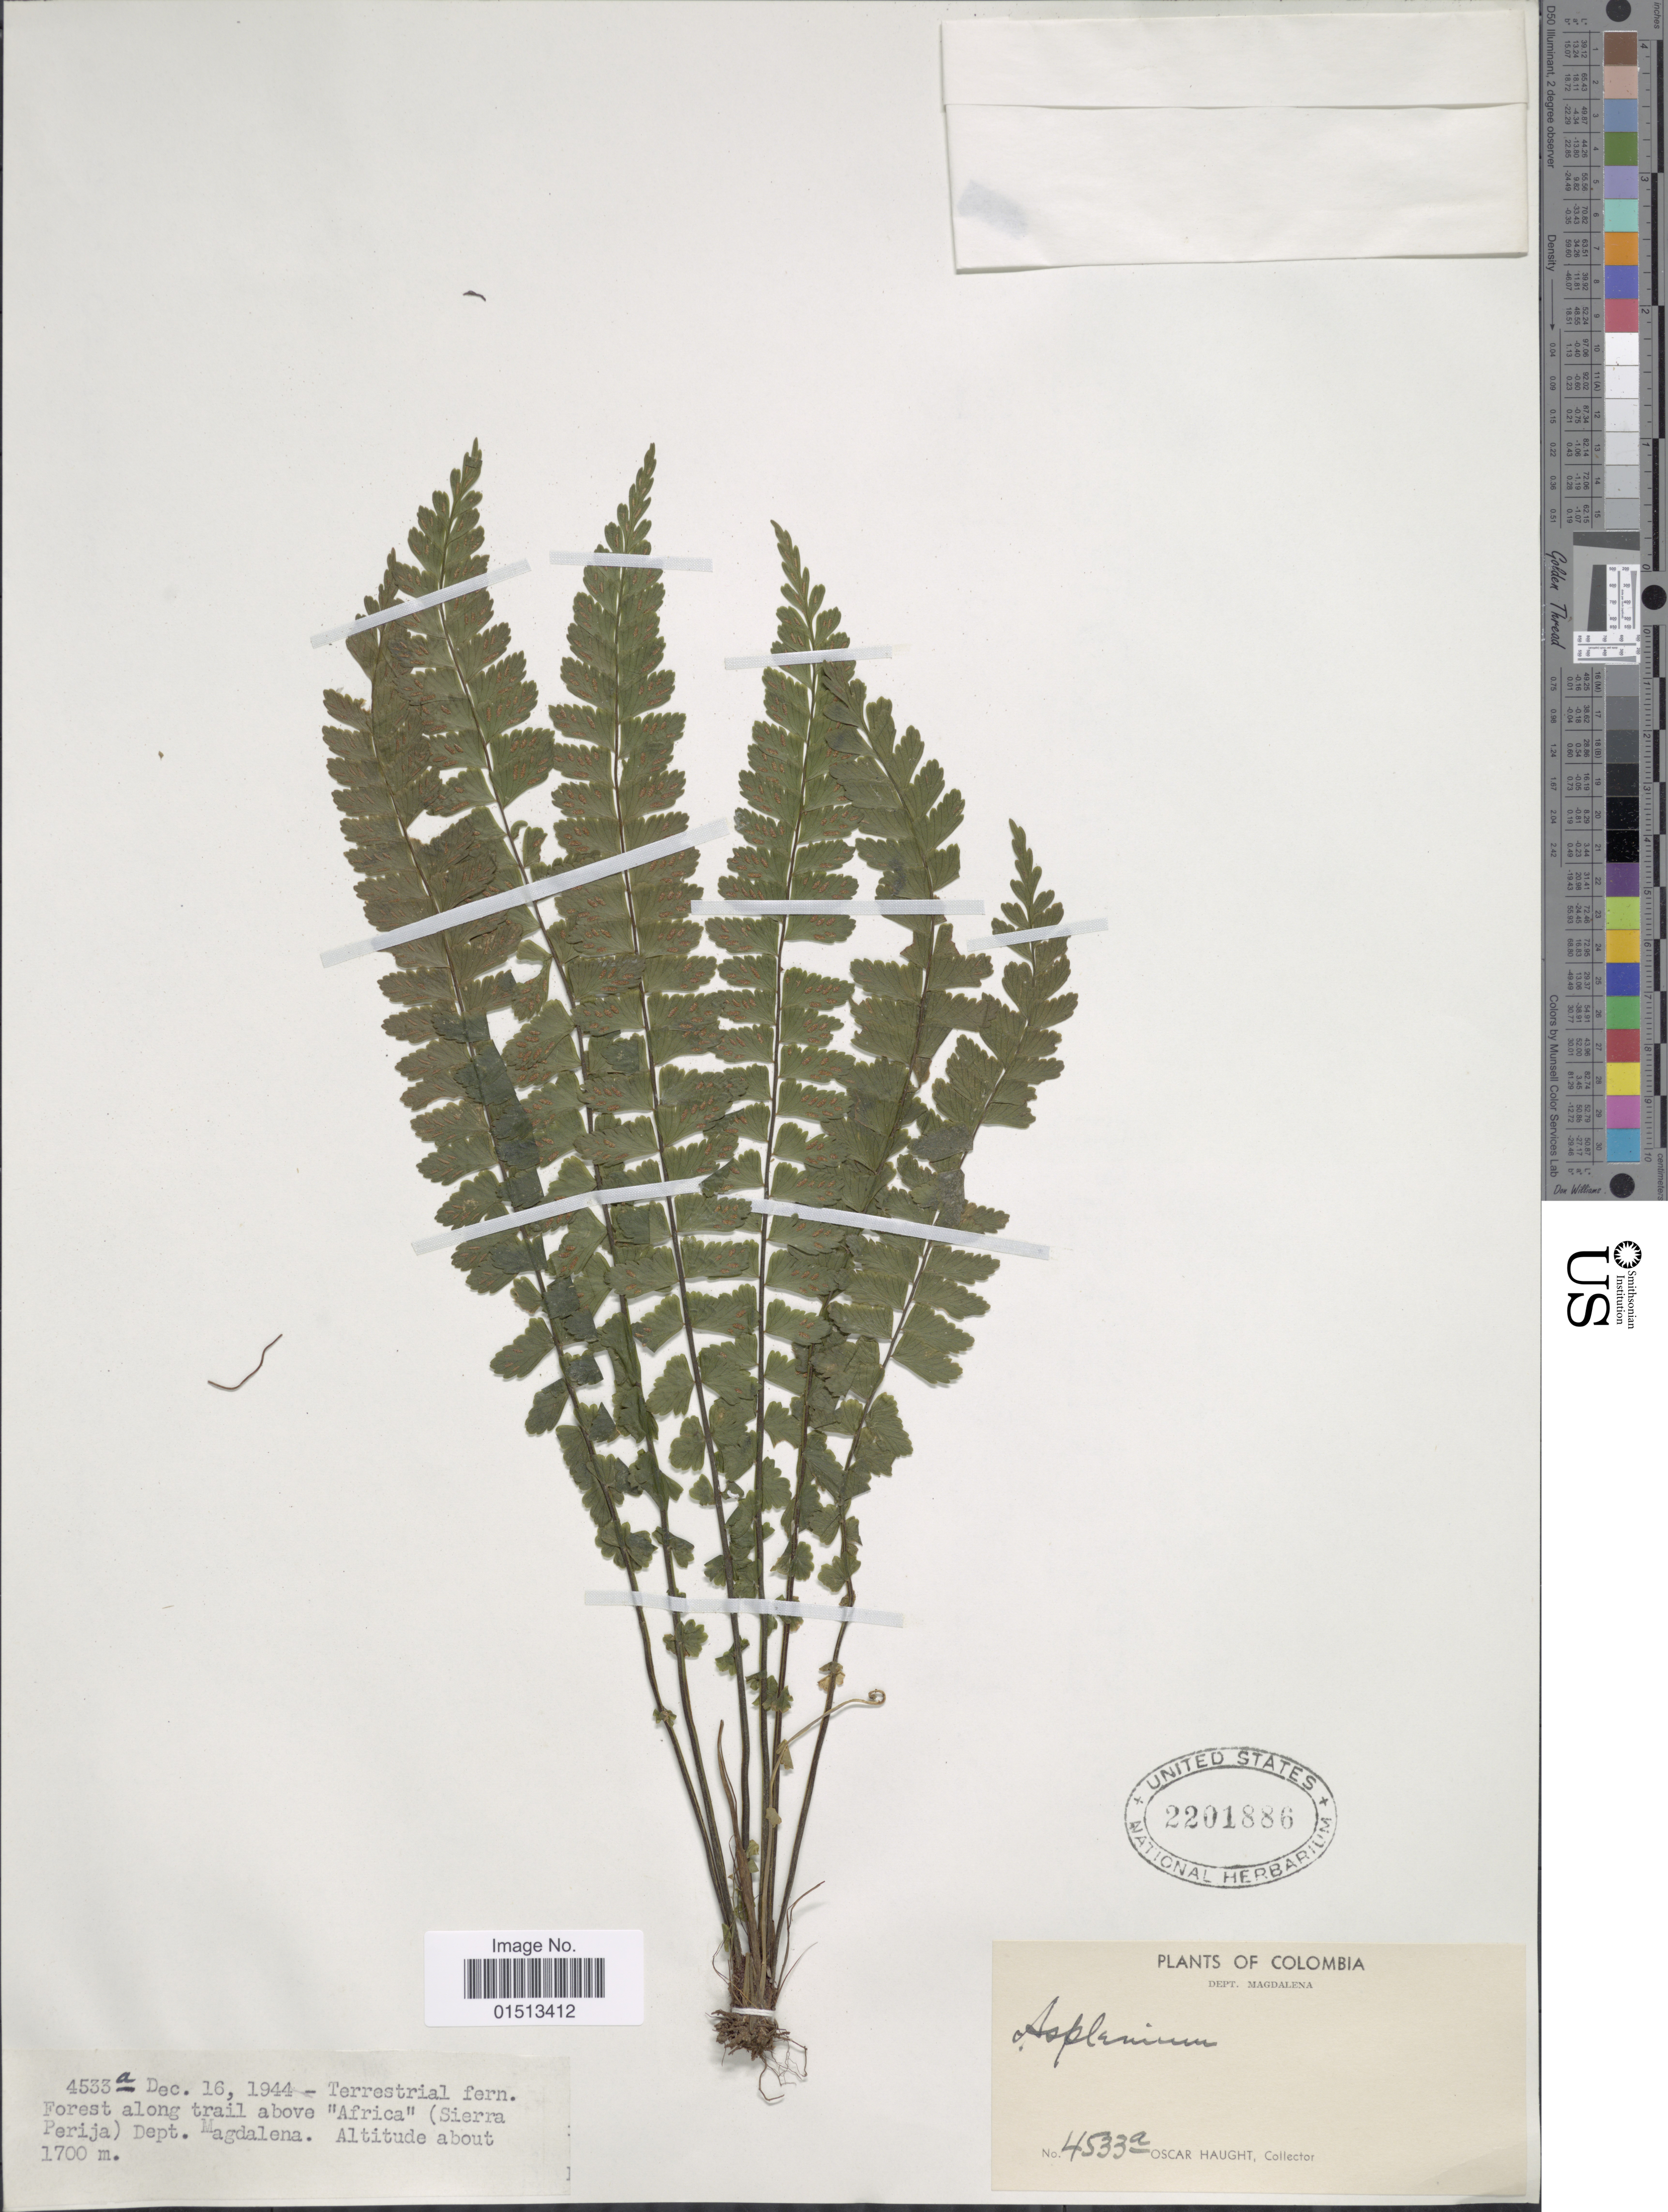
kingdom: Plantae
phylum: Tracheophyta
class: Polypodiopsida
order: Polypodiales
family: Aspleniaceae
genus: Asplenium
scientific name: Asplenium sp.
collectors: O. L. Haught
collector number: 4533a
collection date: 1944-12-16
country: Colombia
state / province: Magdalena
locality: Forest along trail above "Africa"(Sierra Perija).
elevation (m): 1700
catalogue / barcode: US 2201886